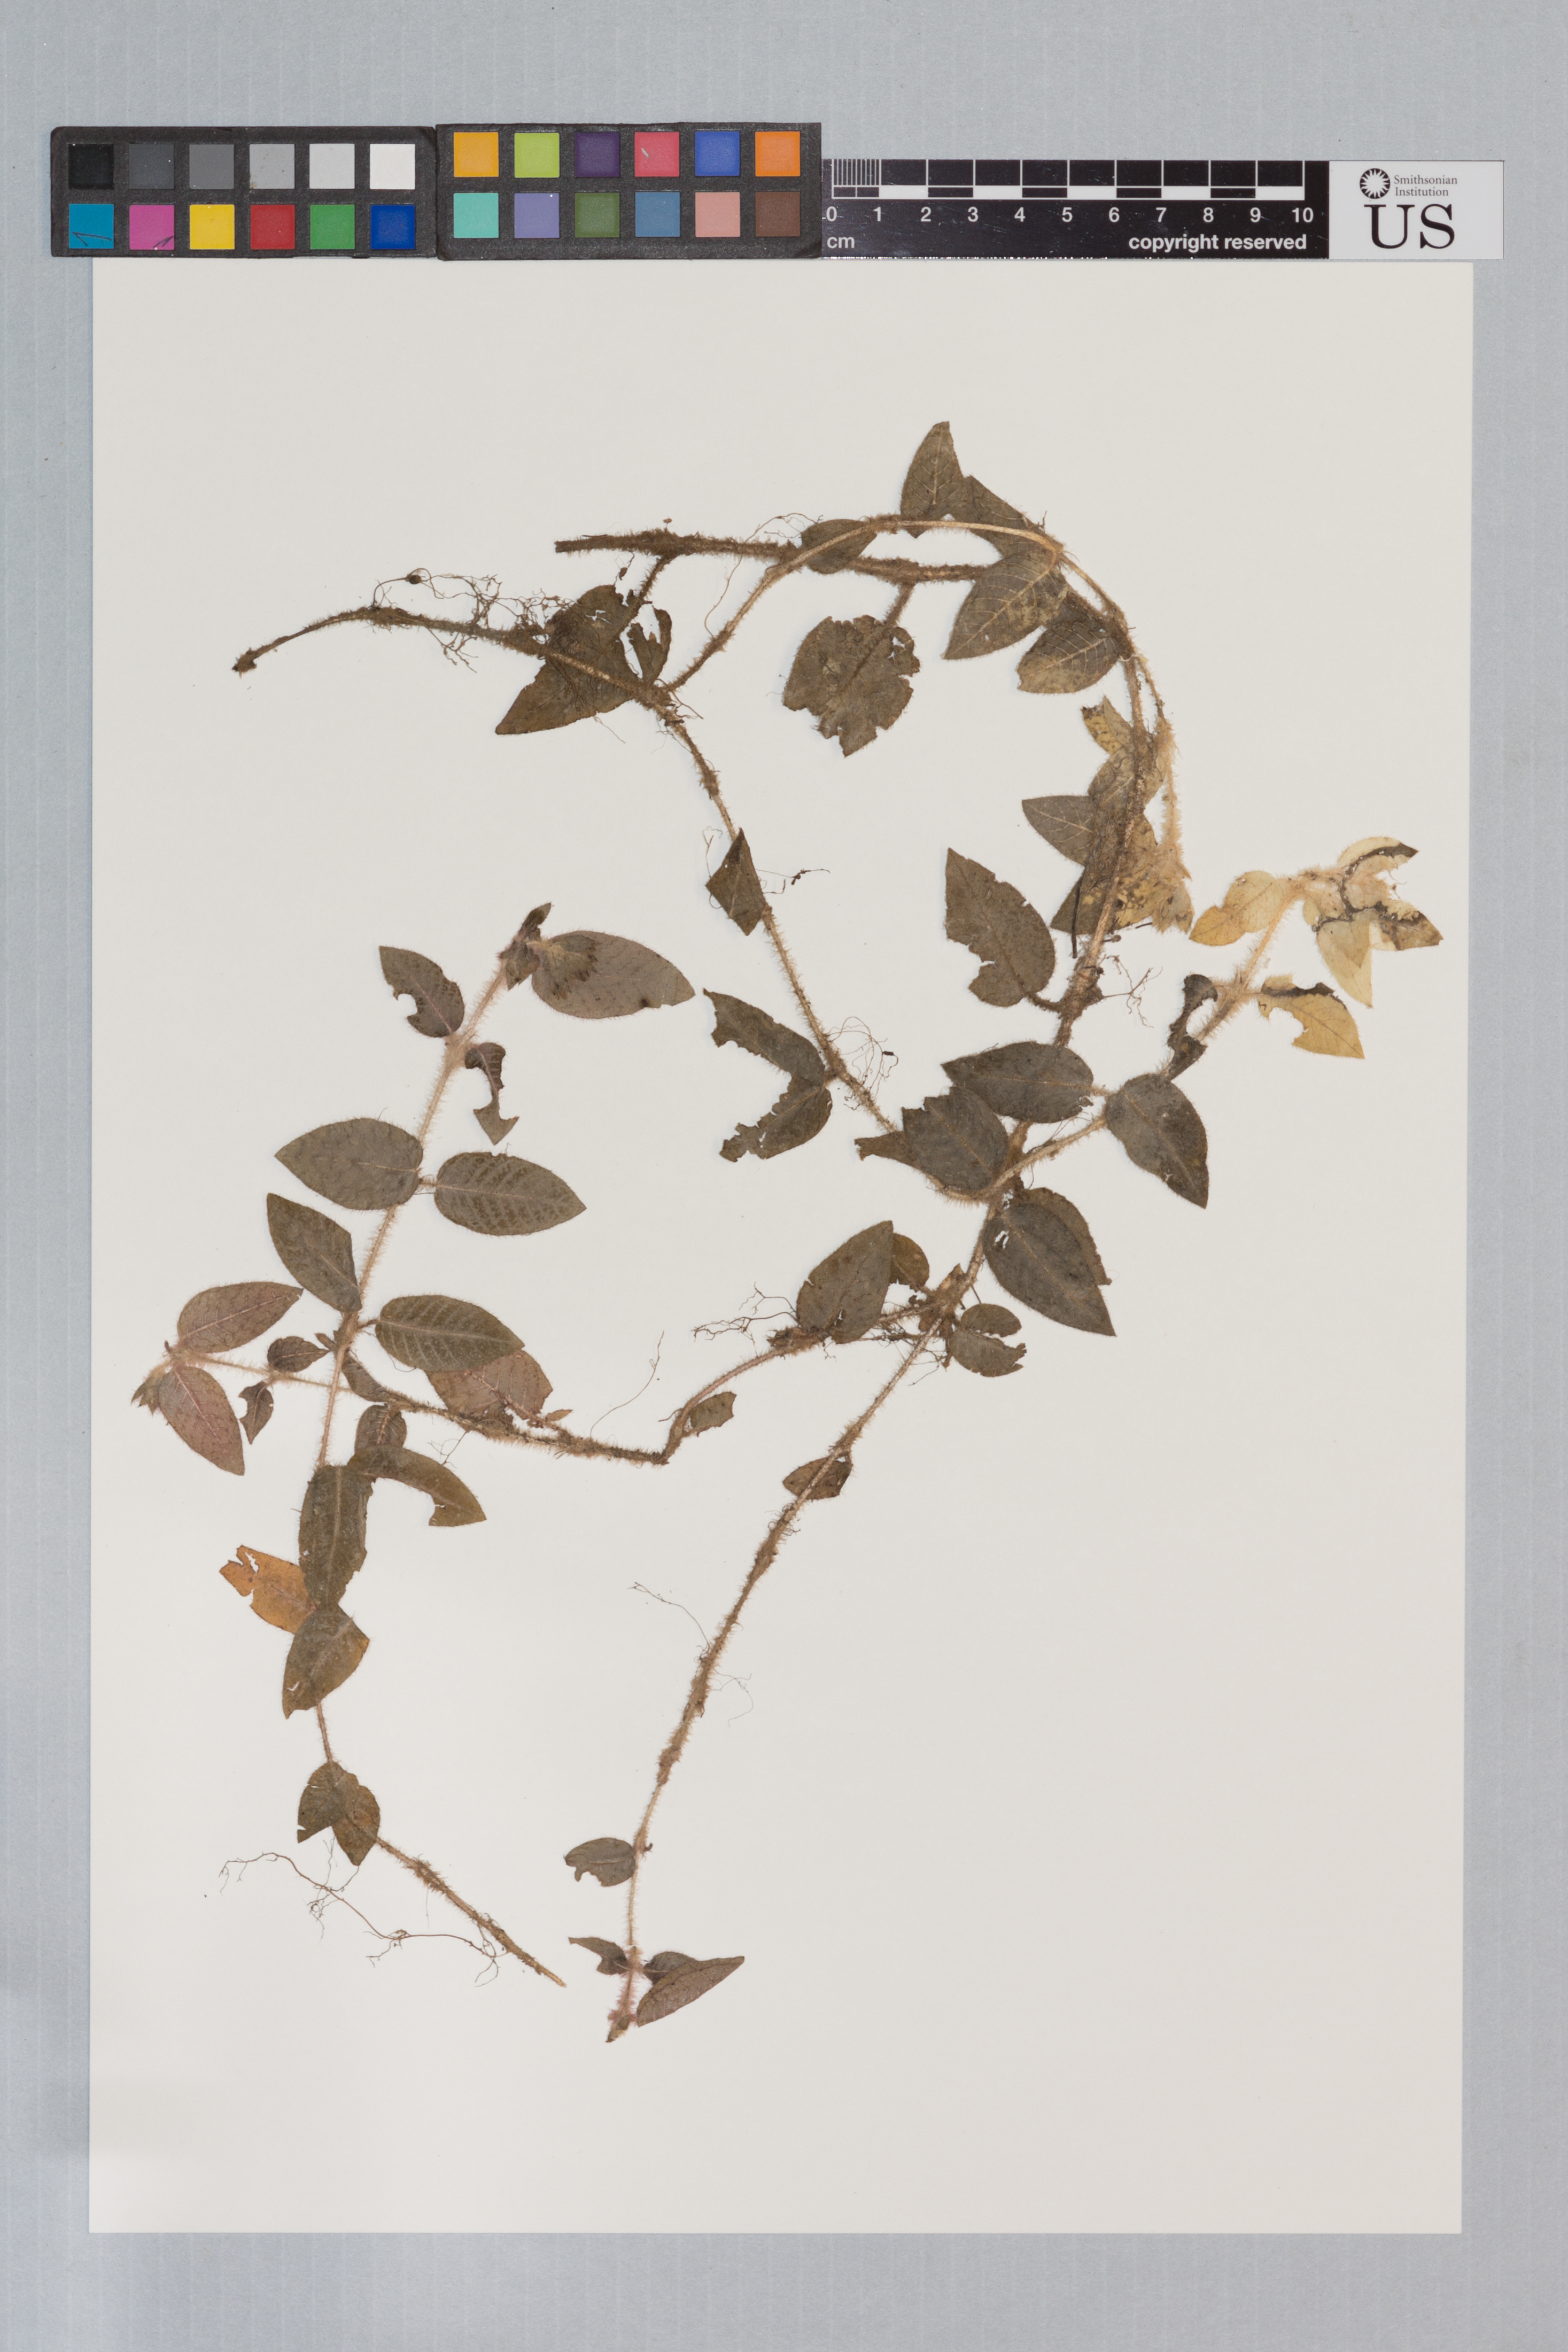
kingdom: Plantae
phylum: Tracheophyta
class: Magnoliopsida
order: Gentianales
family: Rubiaceae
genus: Psychotria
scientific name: Psychotria variegata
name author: Steyerm.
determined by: Taylor, Charlotte M.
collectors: T. B. Croat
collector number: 74188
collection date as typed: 11-Feb-93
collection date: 1993-02-11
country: French Guiana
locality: Layon Viche, W from main Saül-Eaux Claires Road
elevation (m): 260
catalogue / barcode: US 3258642